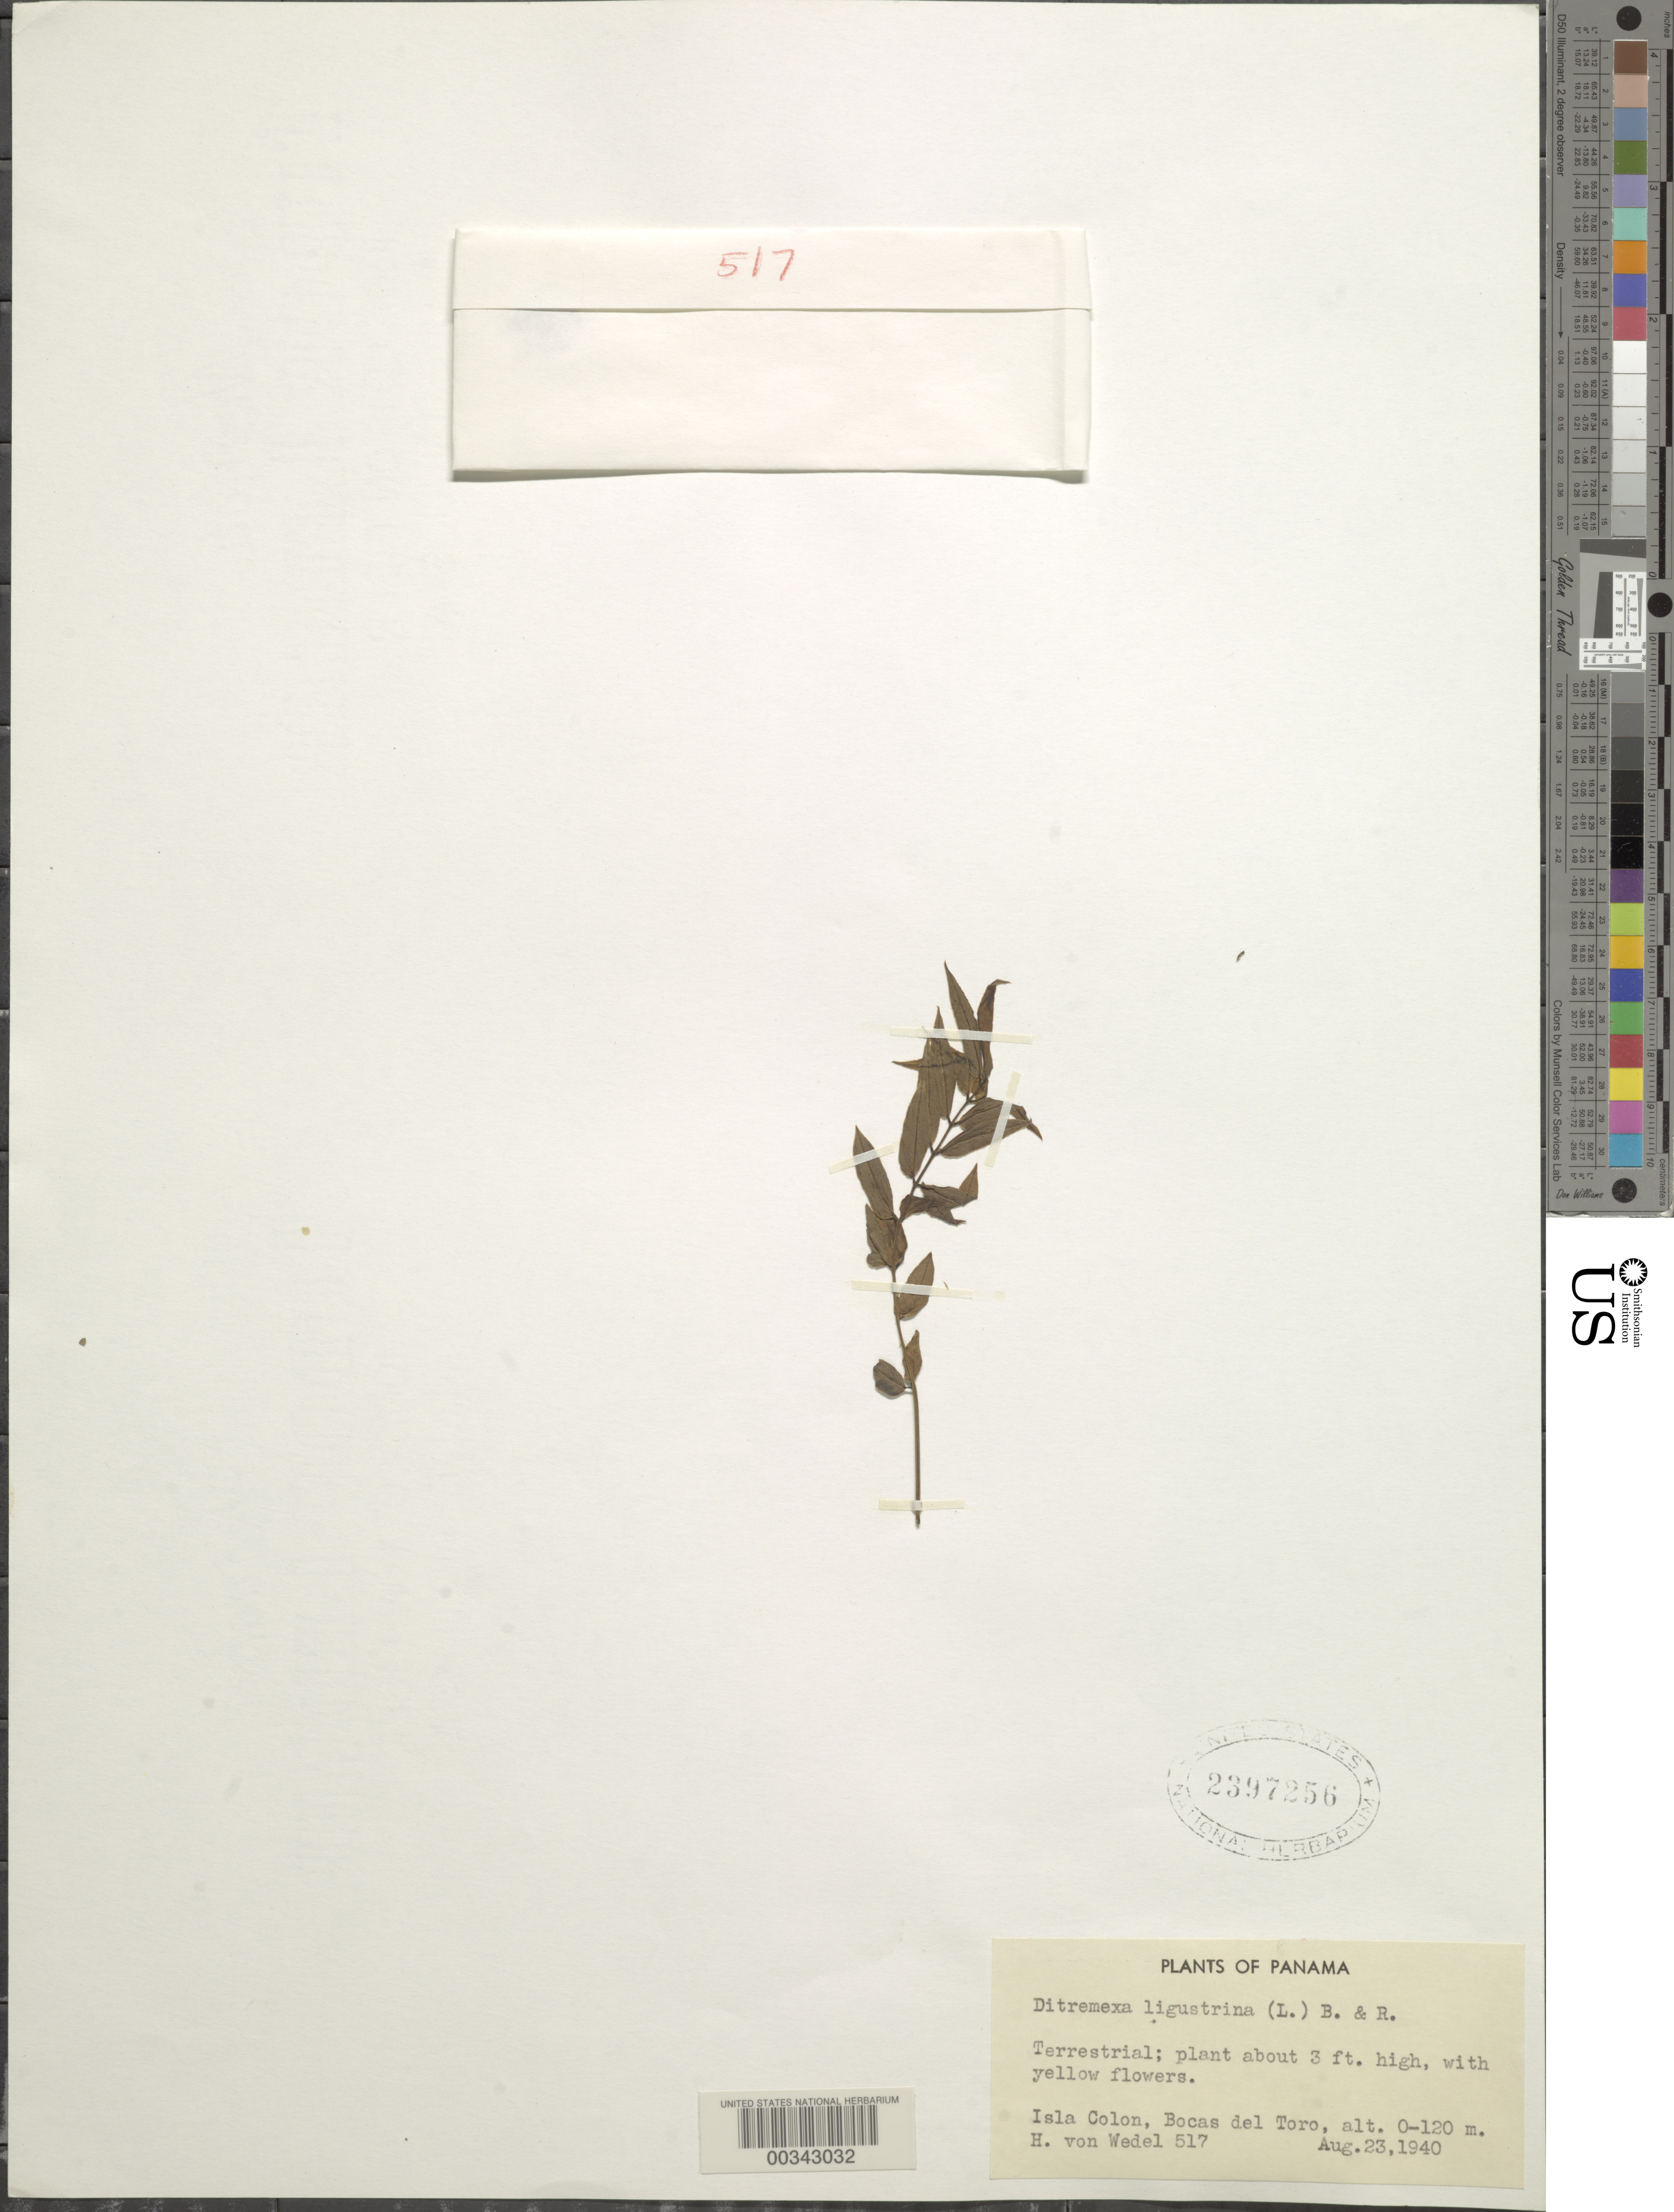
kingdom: Plantae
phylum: Tracheophyta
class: Magnoliopsida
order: Fabales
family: Fabaceae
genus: Senna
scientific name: Senna ligustrina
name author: (L.) H.S. Irwin & Barneby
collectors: H. von Wedel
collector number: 517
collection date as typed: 23 Aug 1940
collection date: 1940-08-23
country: Panama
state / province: Bocas del Toro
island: Colón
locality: Isla Colon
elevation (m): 0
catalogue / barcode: US 2397256